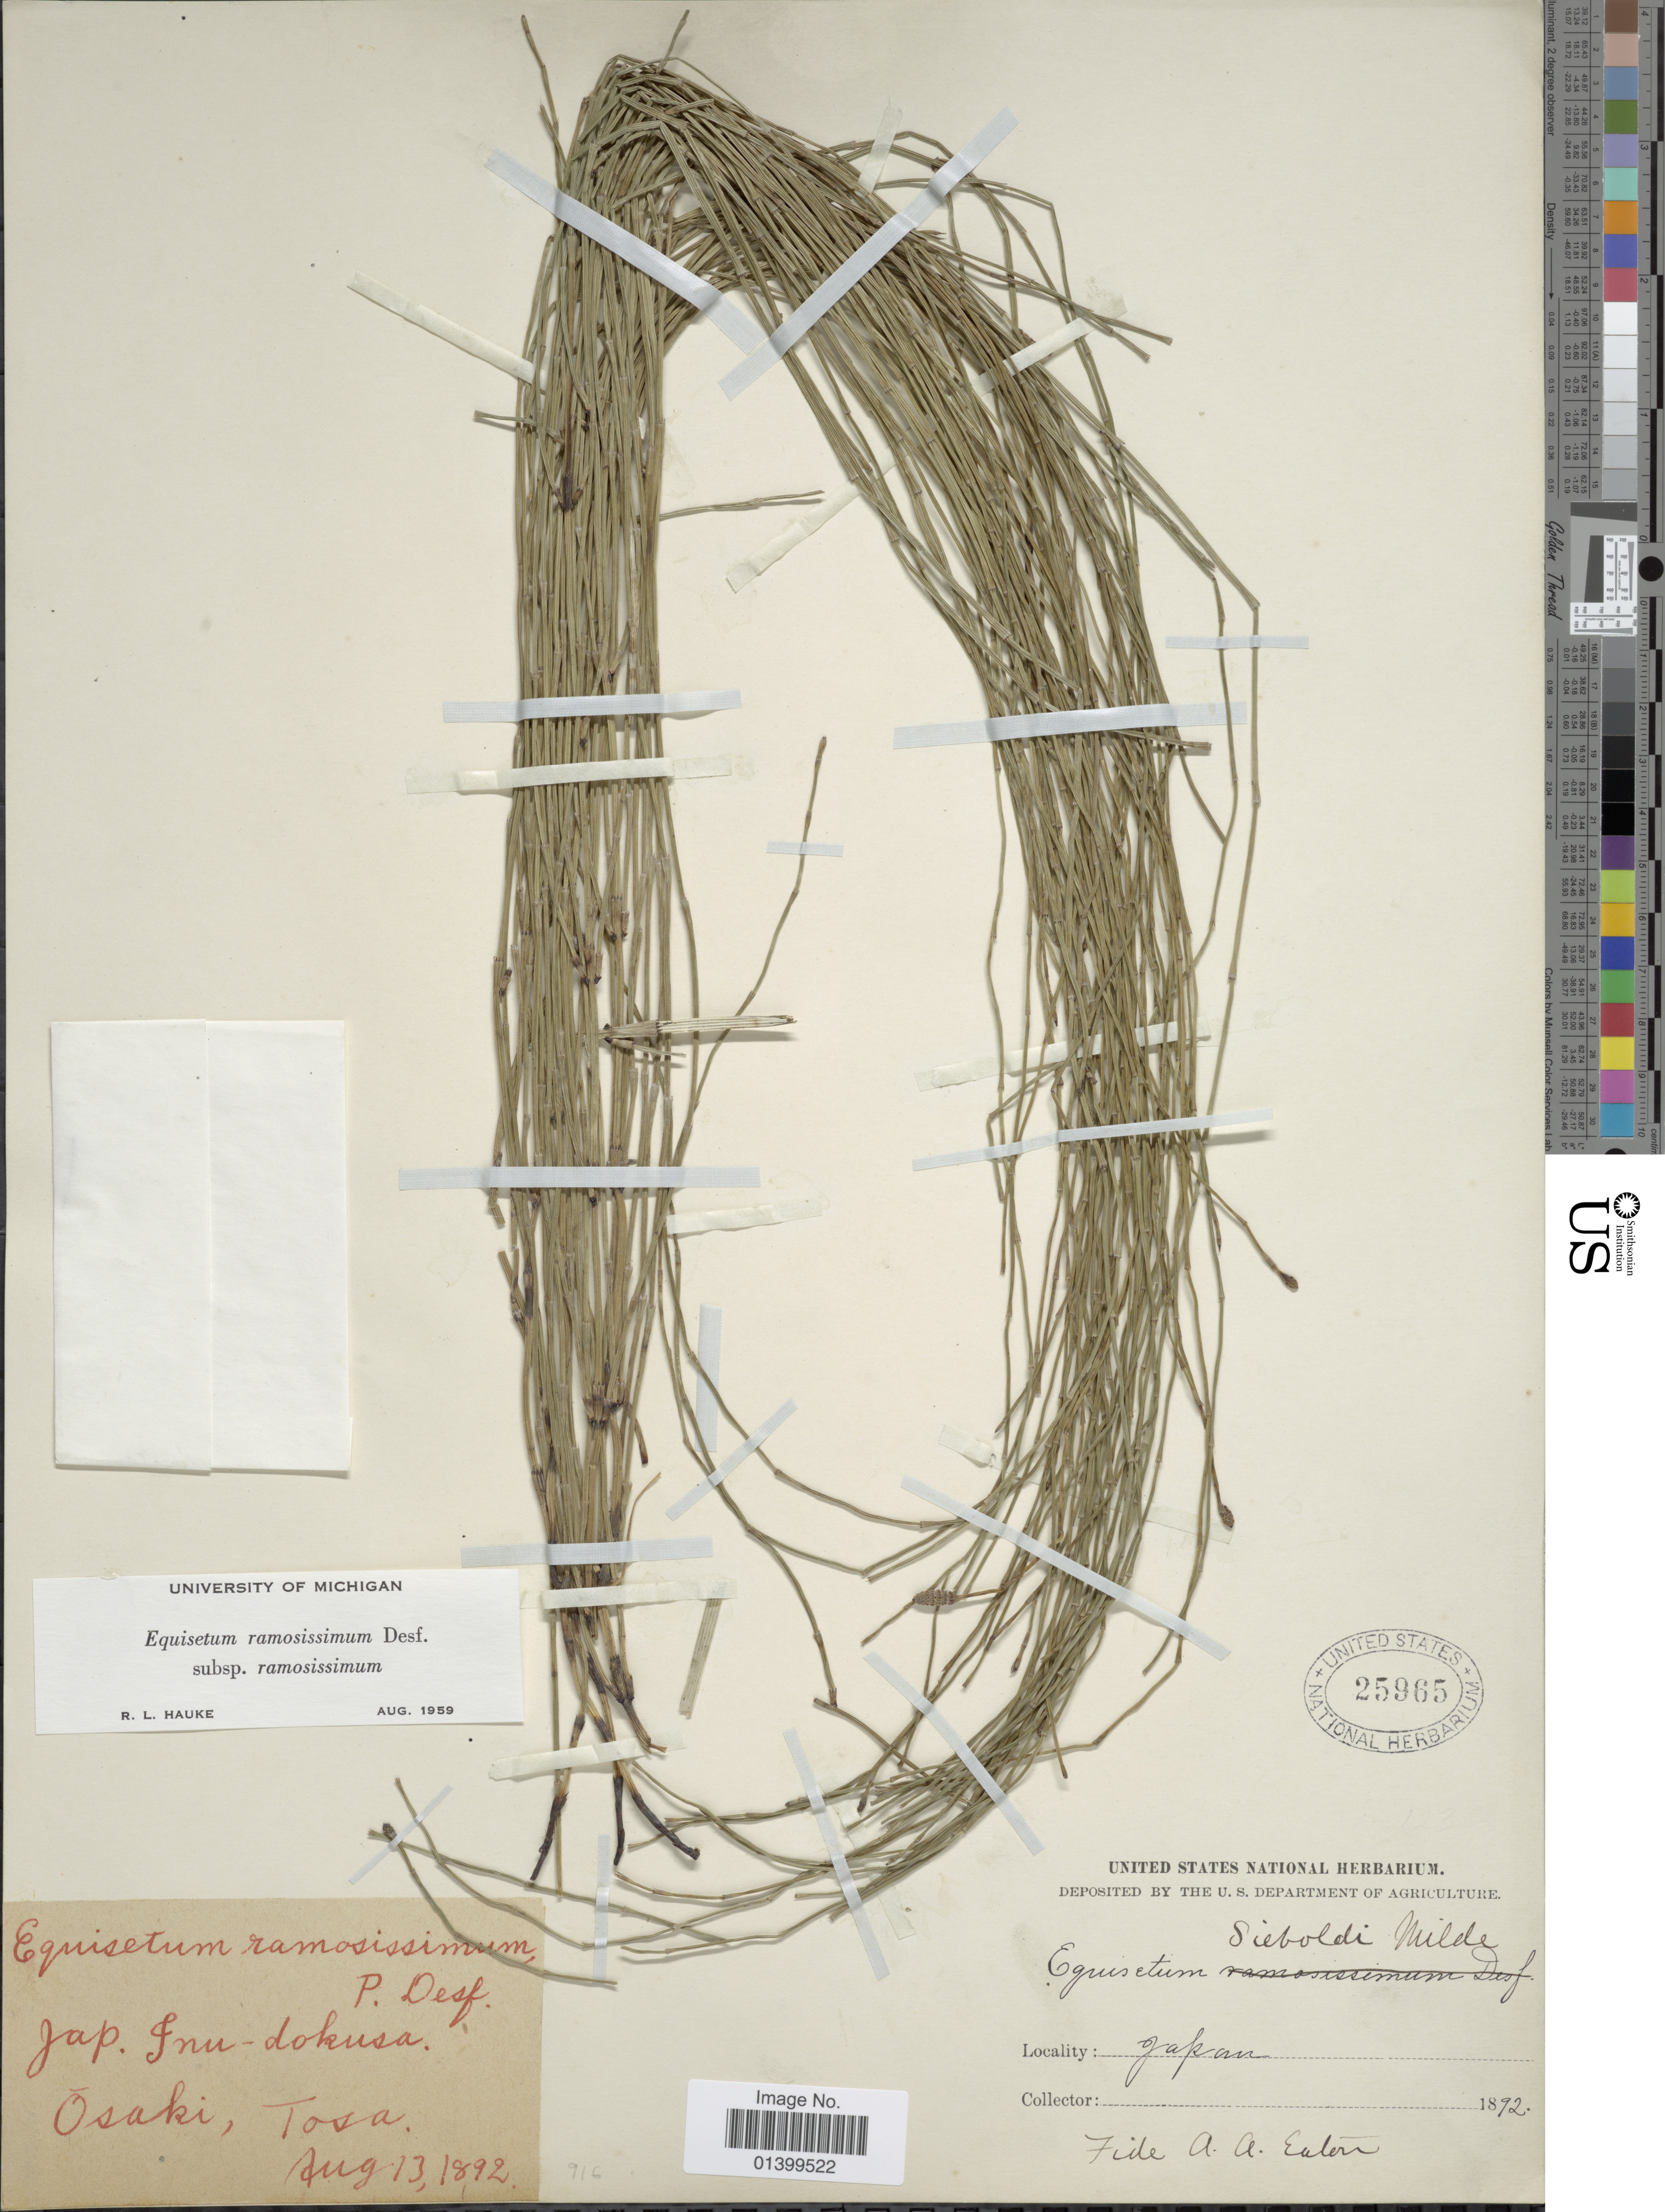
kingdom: Plantae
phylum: Tracheophyta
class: Polypodiopsida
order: Equisetales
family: Equisetaceae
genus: Equisetum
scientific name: Equisetum ramosissimum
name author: Desf.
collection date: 1892-08-13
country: Japan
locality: Jap. Inu-dokusa. Osaki, Tosa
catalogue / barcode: US 25965